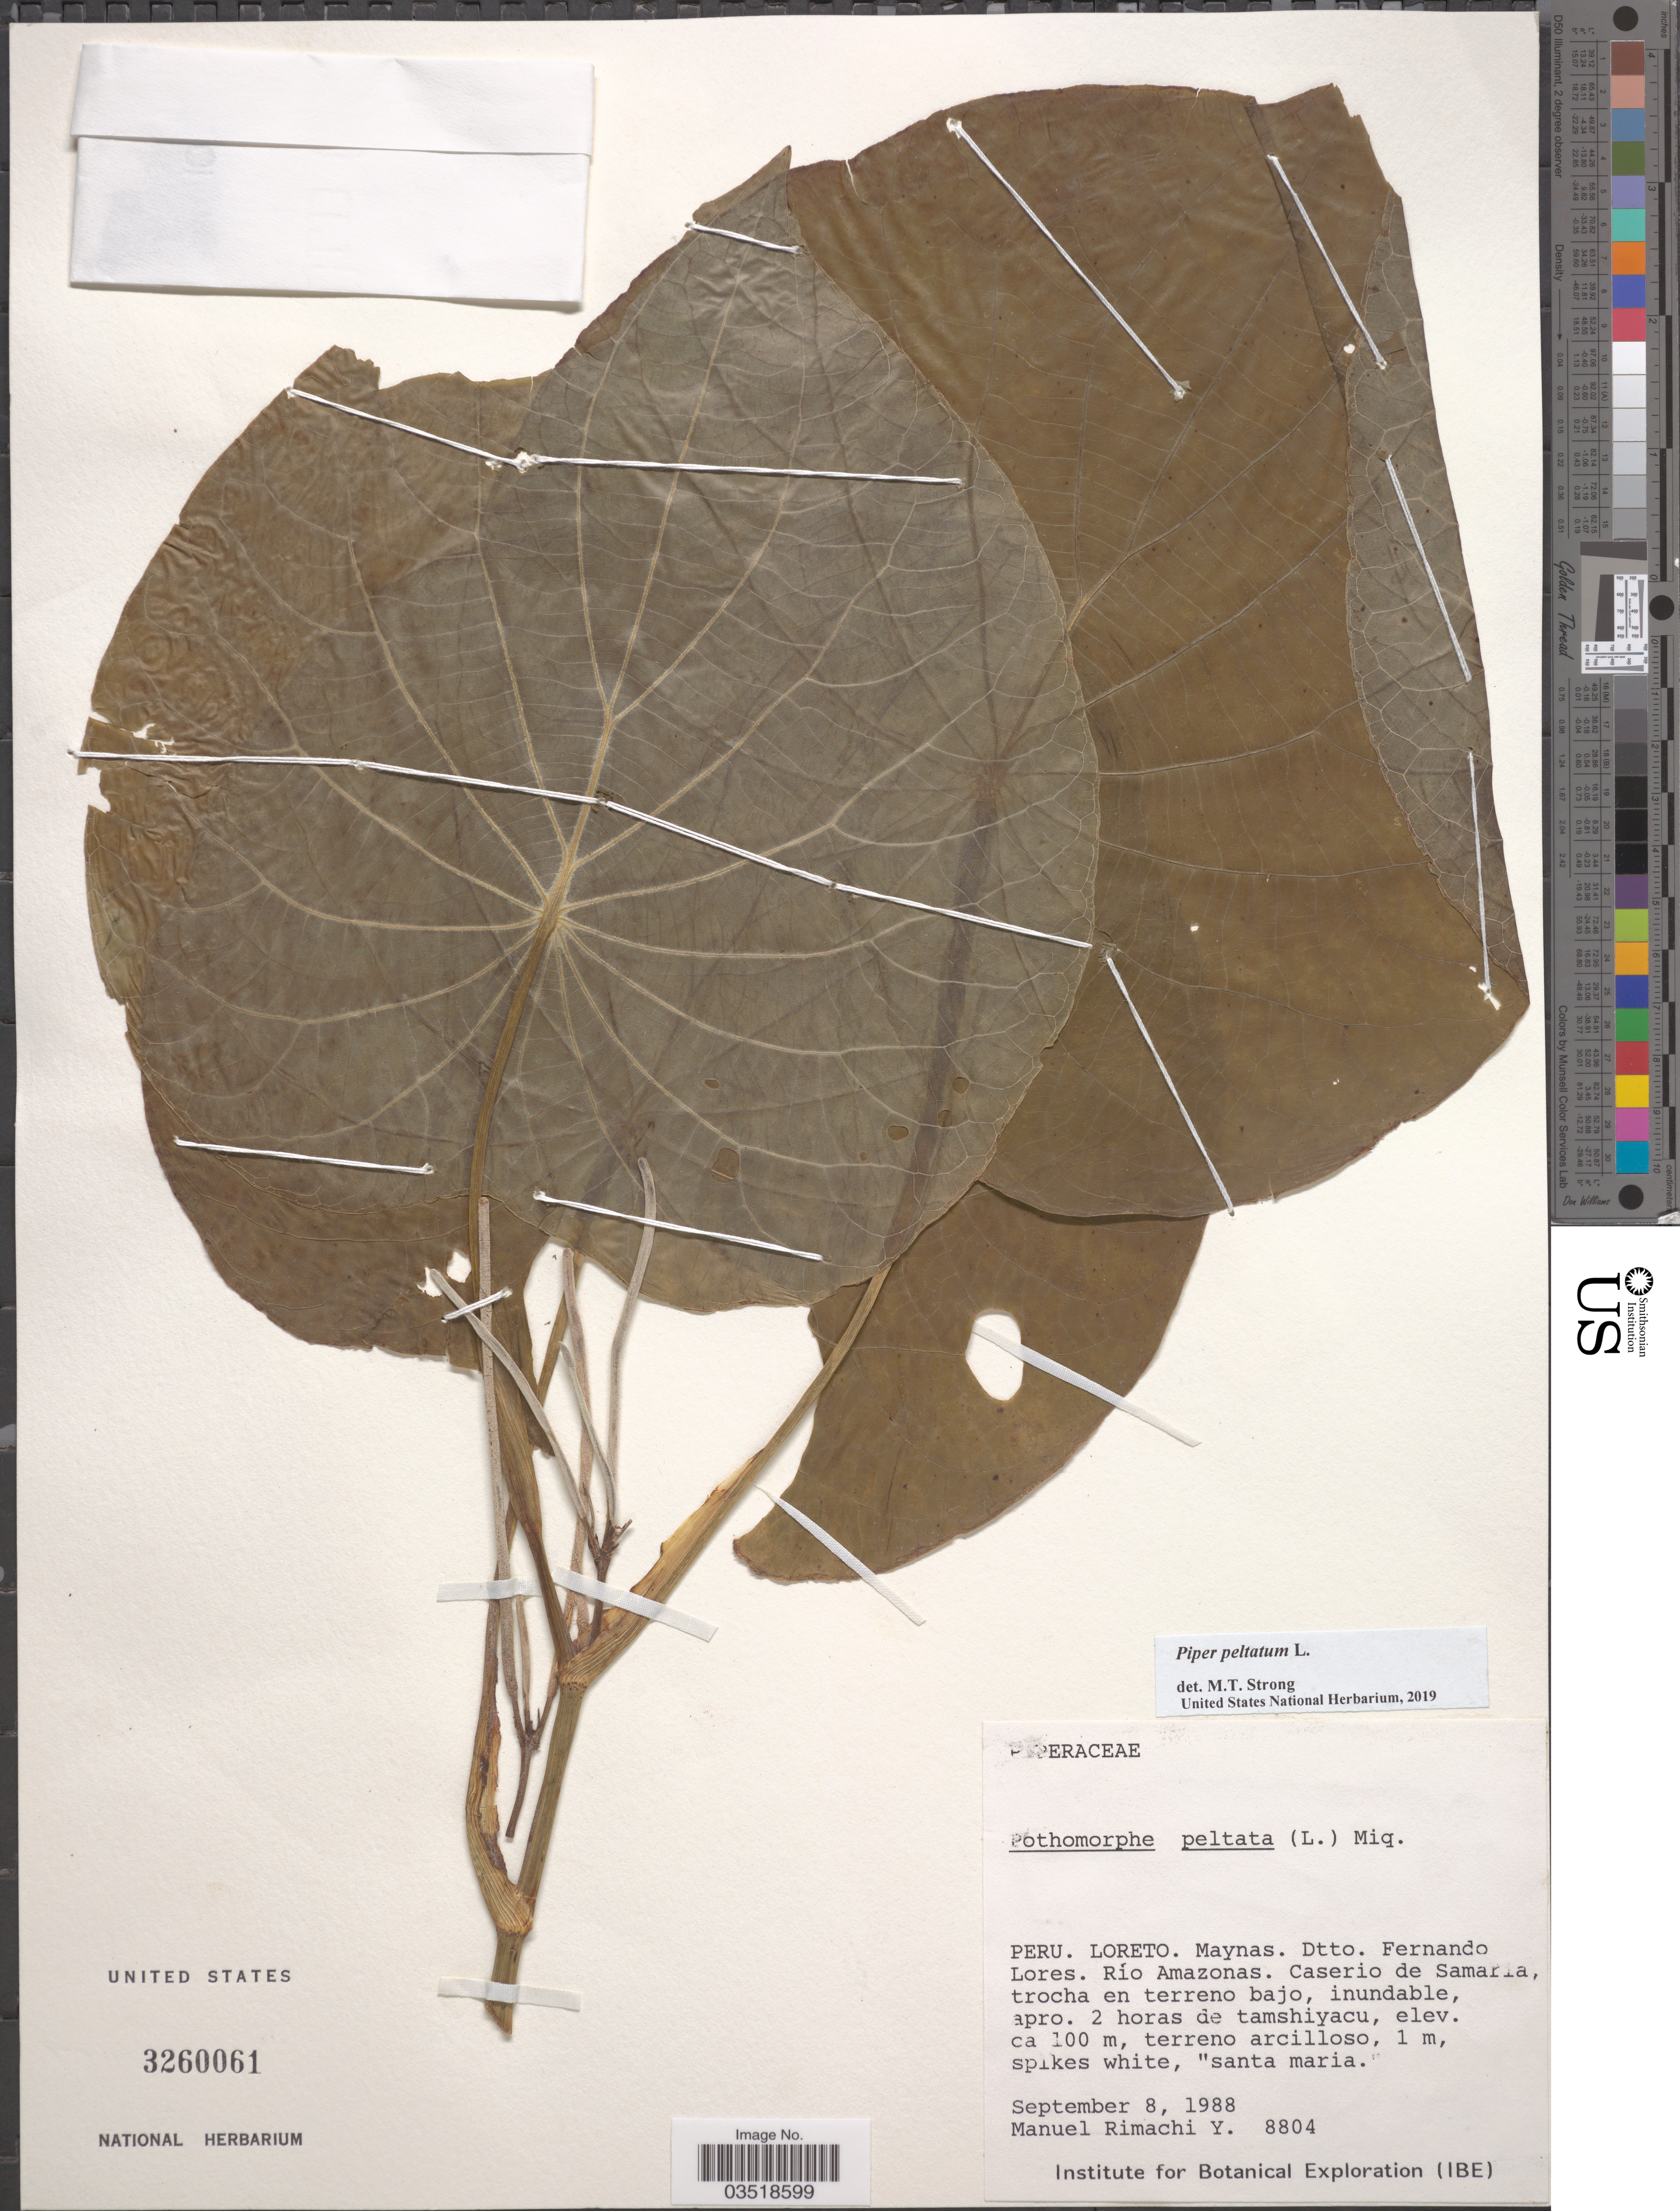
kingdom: Plantae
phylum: Tracheophyta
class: Magnoliopsida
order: Piperales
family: Piperaceae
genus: Piper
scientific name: Piper peltatum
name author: L.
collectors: M. Rimachi Y.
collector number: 8804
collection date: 1988-09-08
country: Peru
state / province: Loreto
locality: Maynas. Dtto. Fernando Lores. Río Amazones. Caserio de Samaria trocha en terreno bajo, inundable, apro. 2 horas de tamshiyacu.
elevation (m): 100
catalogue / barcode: US 3260061